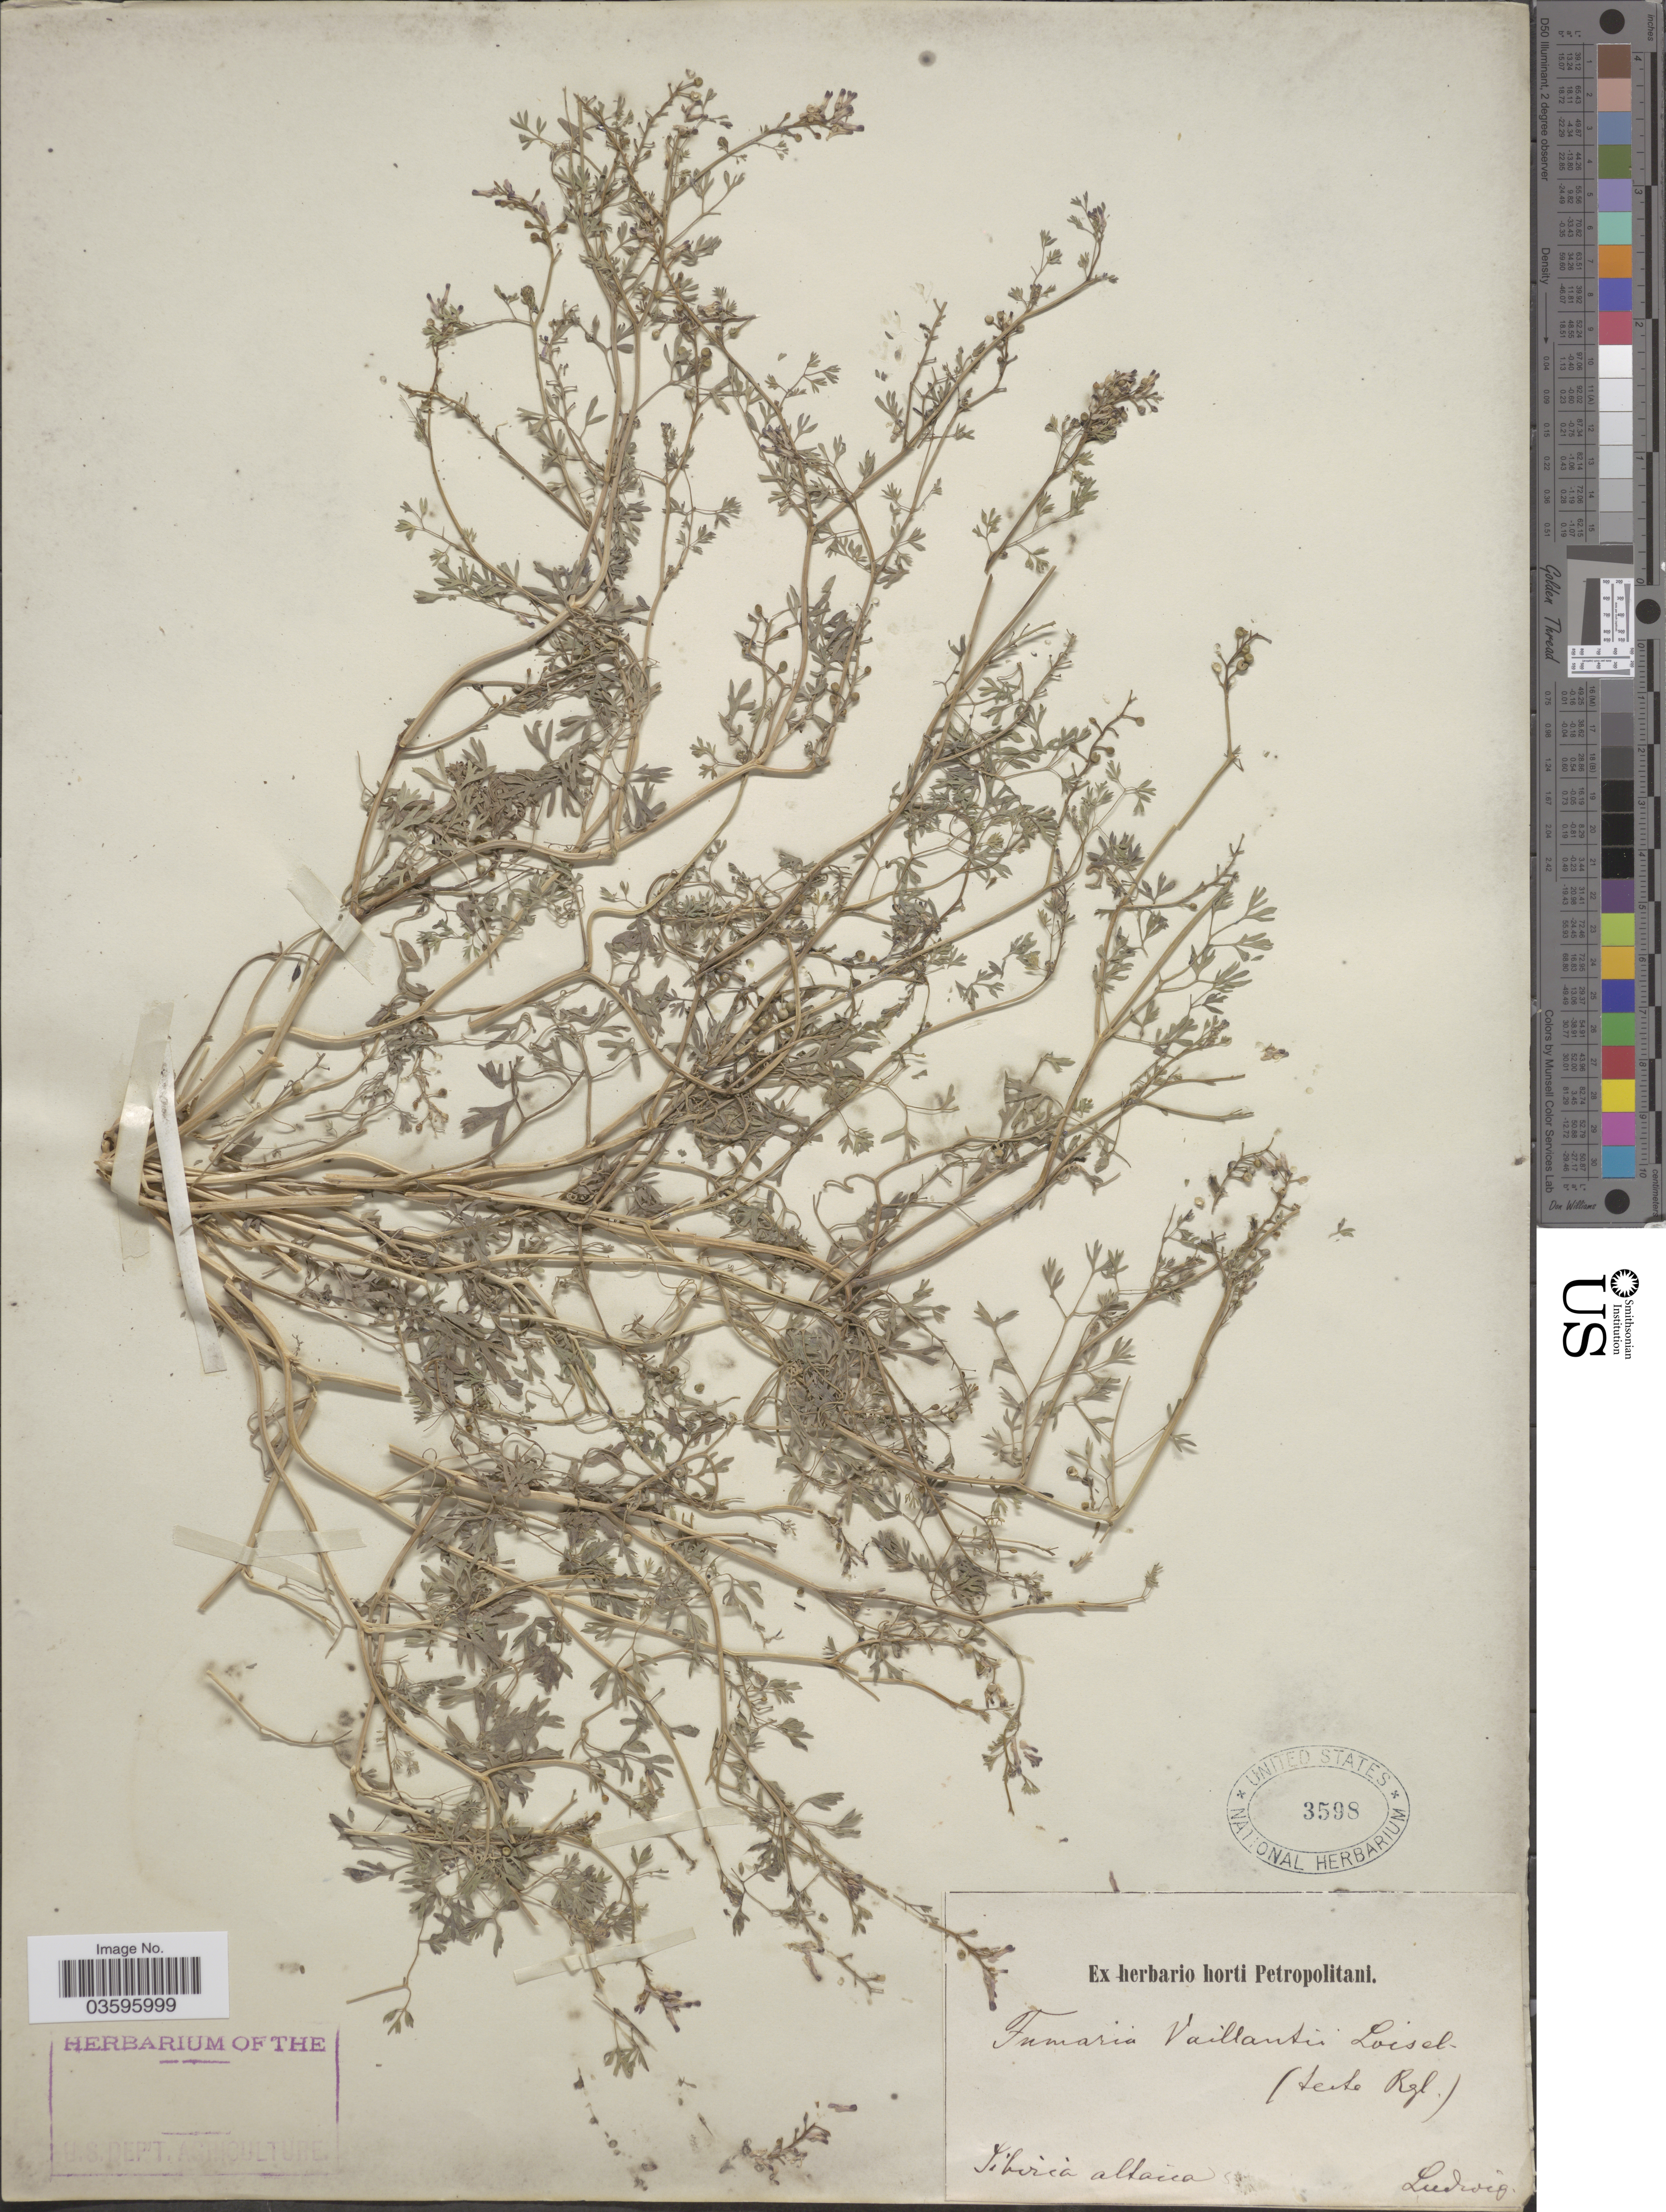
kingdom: Plantae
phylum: Tracheophyta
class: Magnoliopsida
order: Ranunculales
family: Papaveraceae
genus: Fumaria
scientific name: Fumaria vaillantii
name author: Loisel.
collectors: Ludwig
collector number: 5?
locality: Sibiria altaica.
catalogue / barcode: US 3598